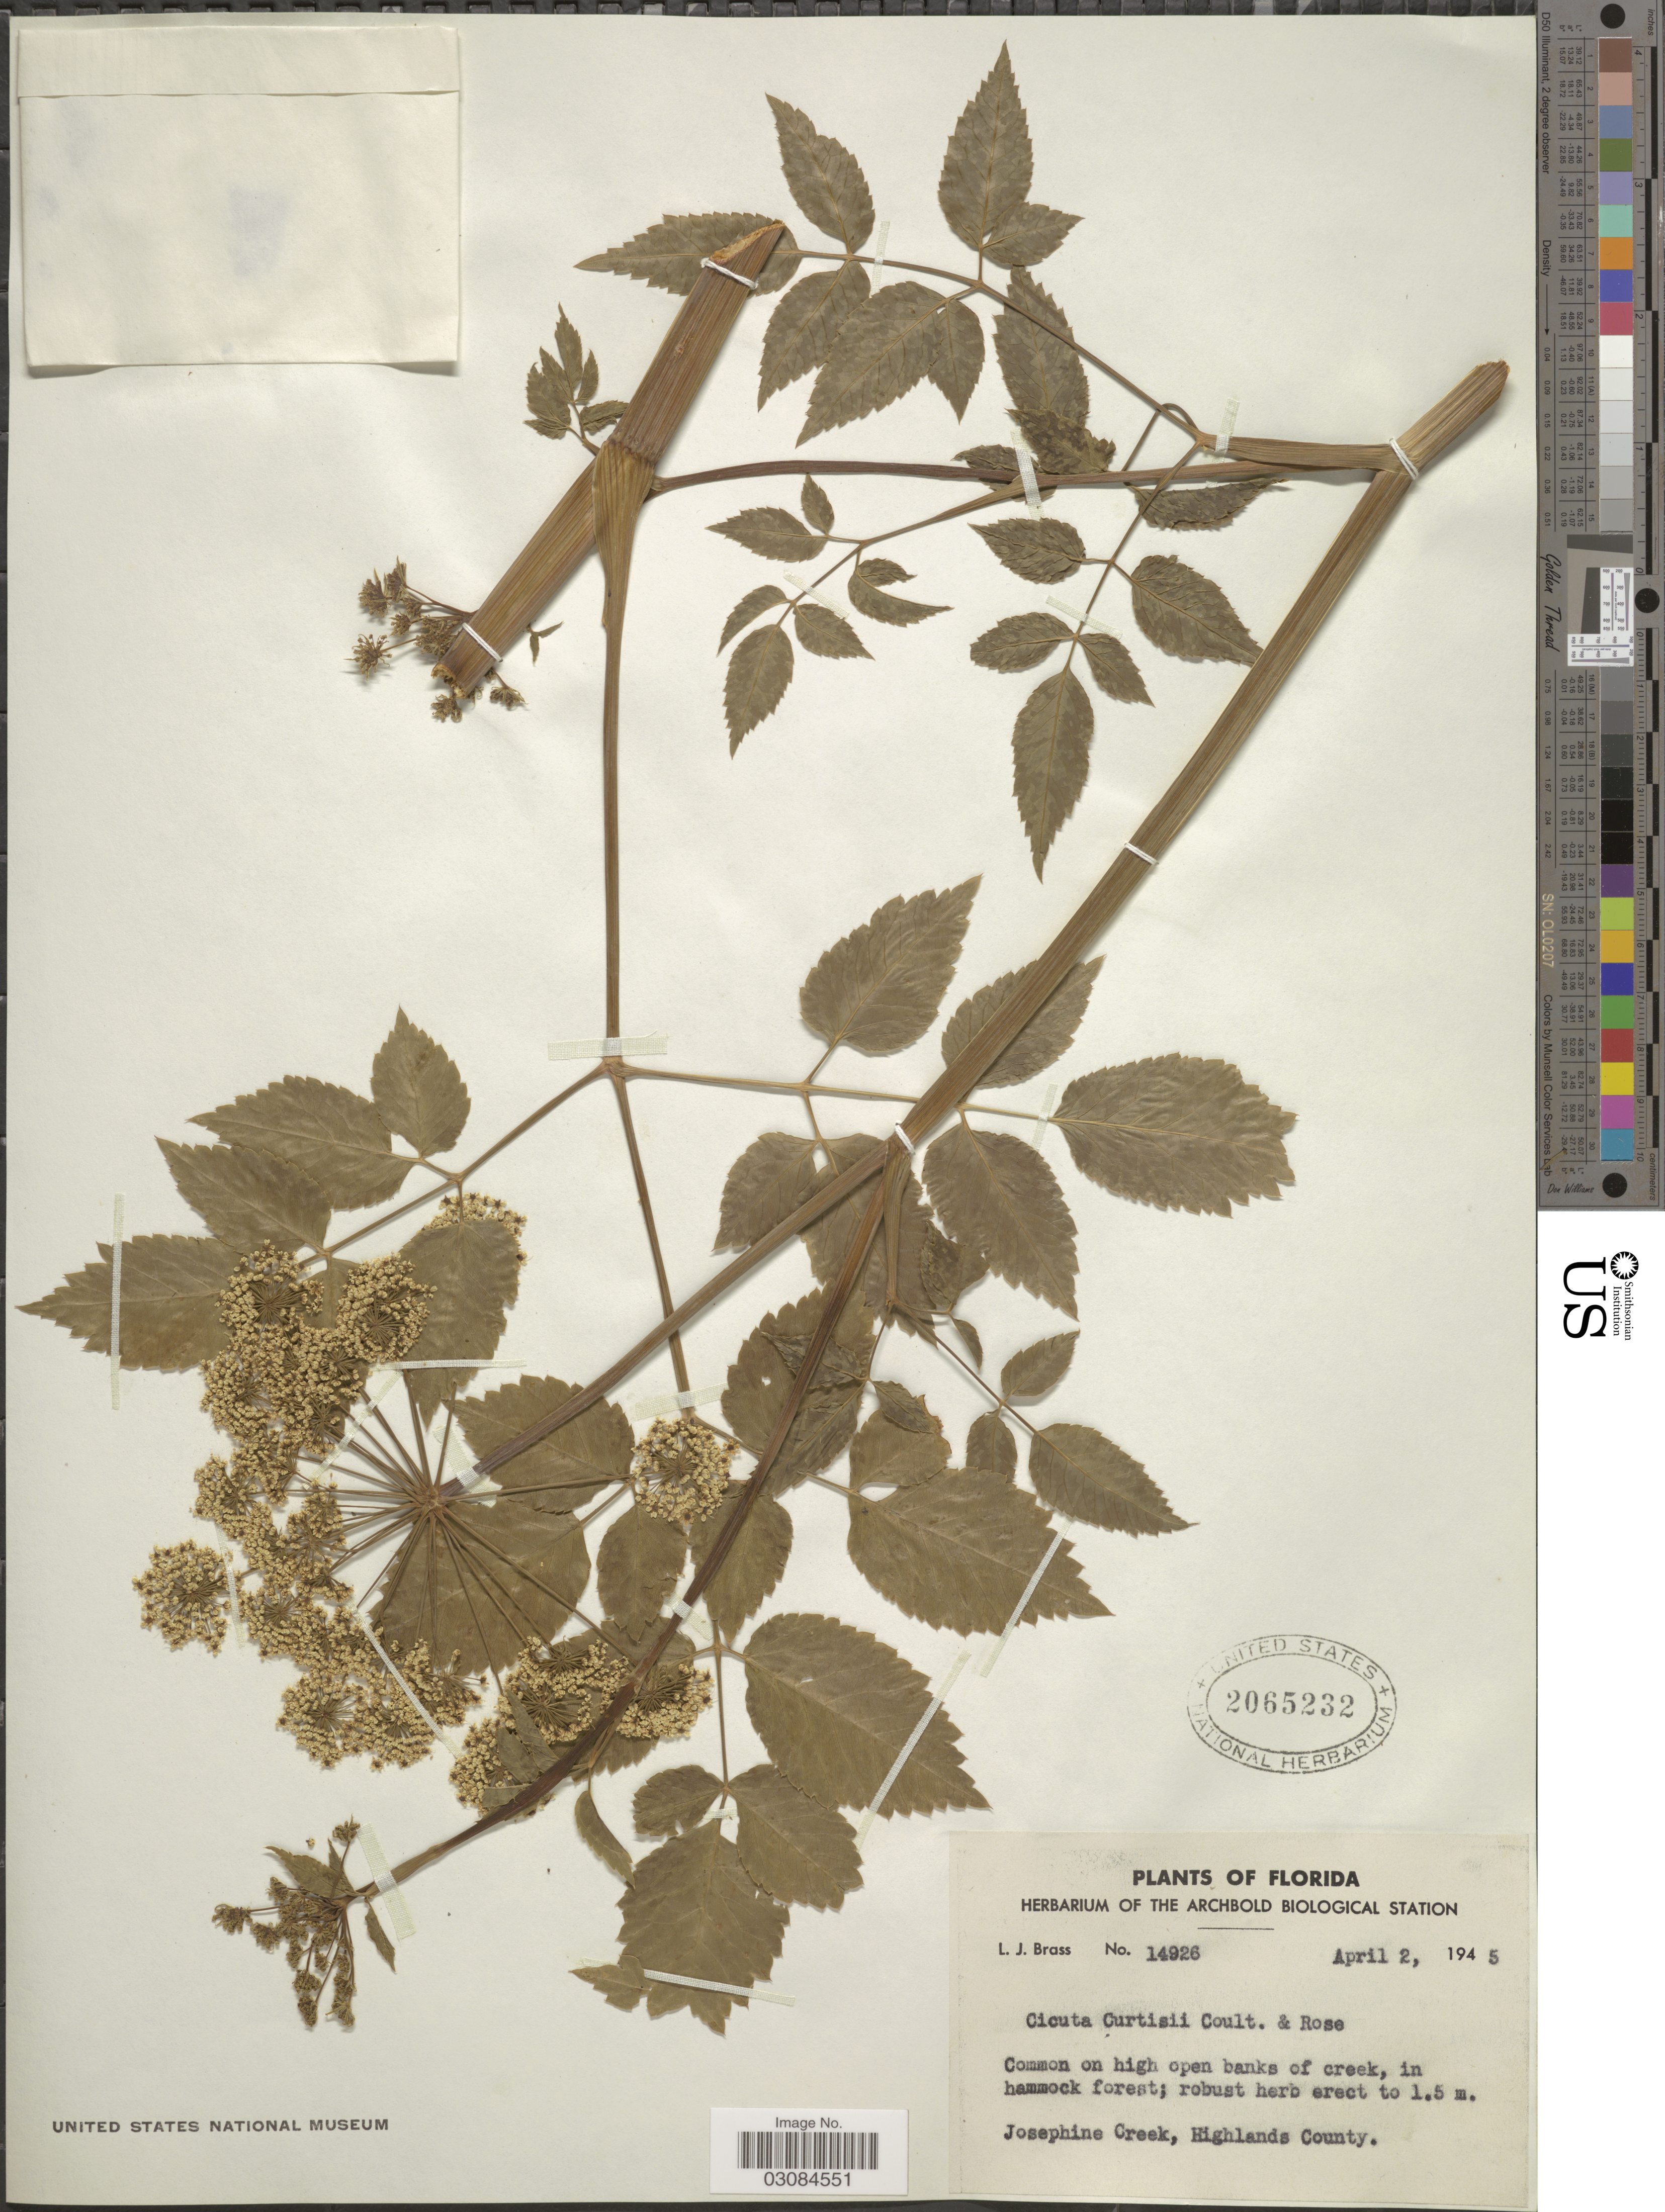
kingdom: Plantae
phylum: Tracheophyta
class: Magnoliopsida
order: Apiales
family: Apiaceae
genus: Cicuta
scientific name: Cicuta mexicana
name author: J.M. Coult. & Rose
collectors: L. J. Brass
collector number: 14926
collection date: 1945-04-02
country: United States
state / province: Florida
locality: Josephine Creek, Highlands County.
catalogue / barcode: US 2065232